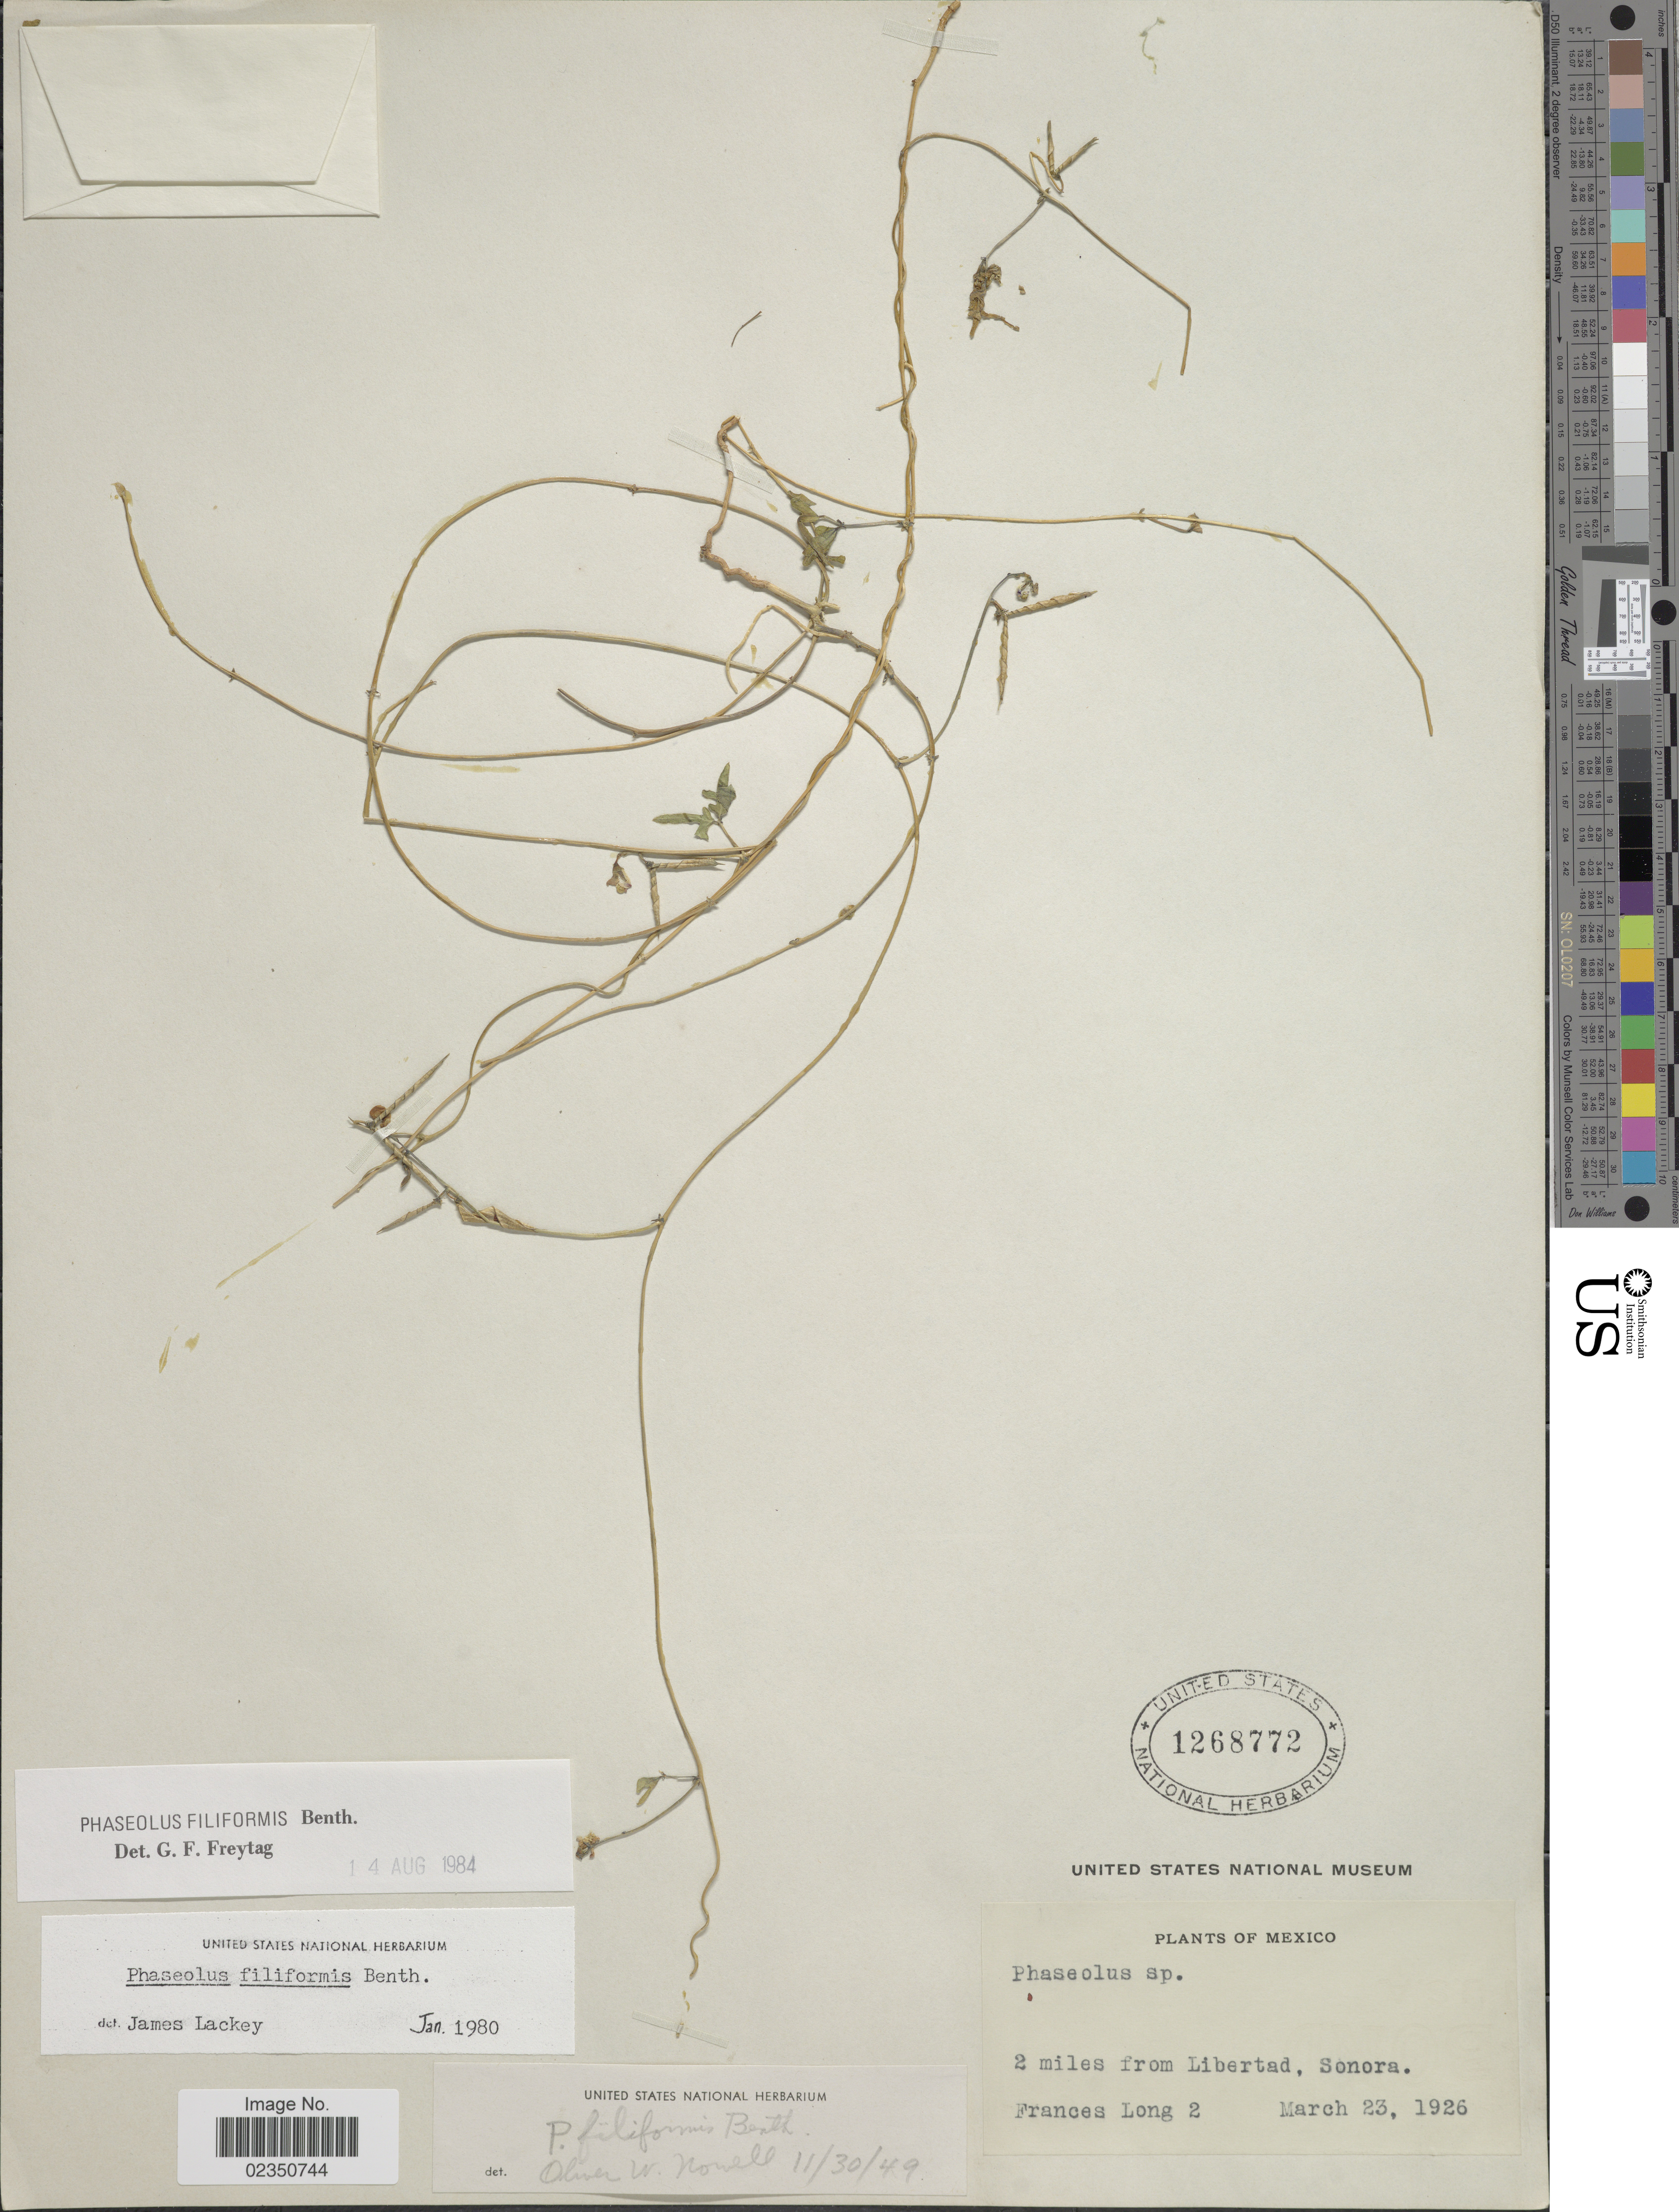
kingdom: Plantae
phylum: Tracheophyta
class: Magnoliopsida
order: Fabales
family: Fabaceae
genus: Phaseolus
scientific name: Phaseolus filiformis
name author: Benth.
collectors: F. Long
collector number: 2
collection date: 1926-03-23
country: Mexico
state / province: Sonora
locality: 2 miles from Libertad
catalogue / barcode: US 1268772